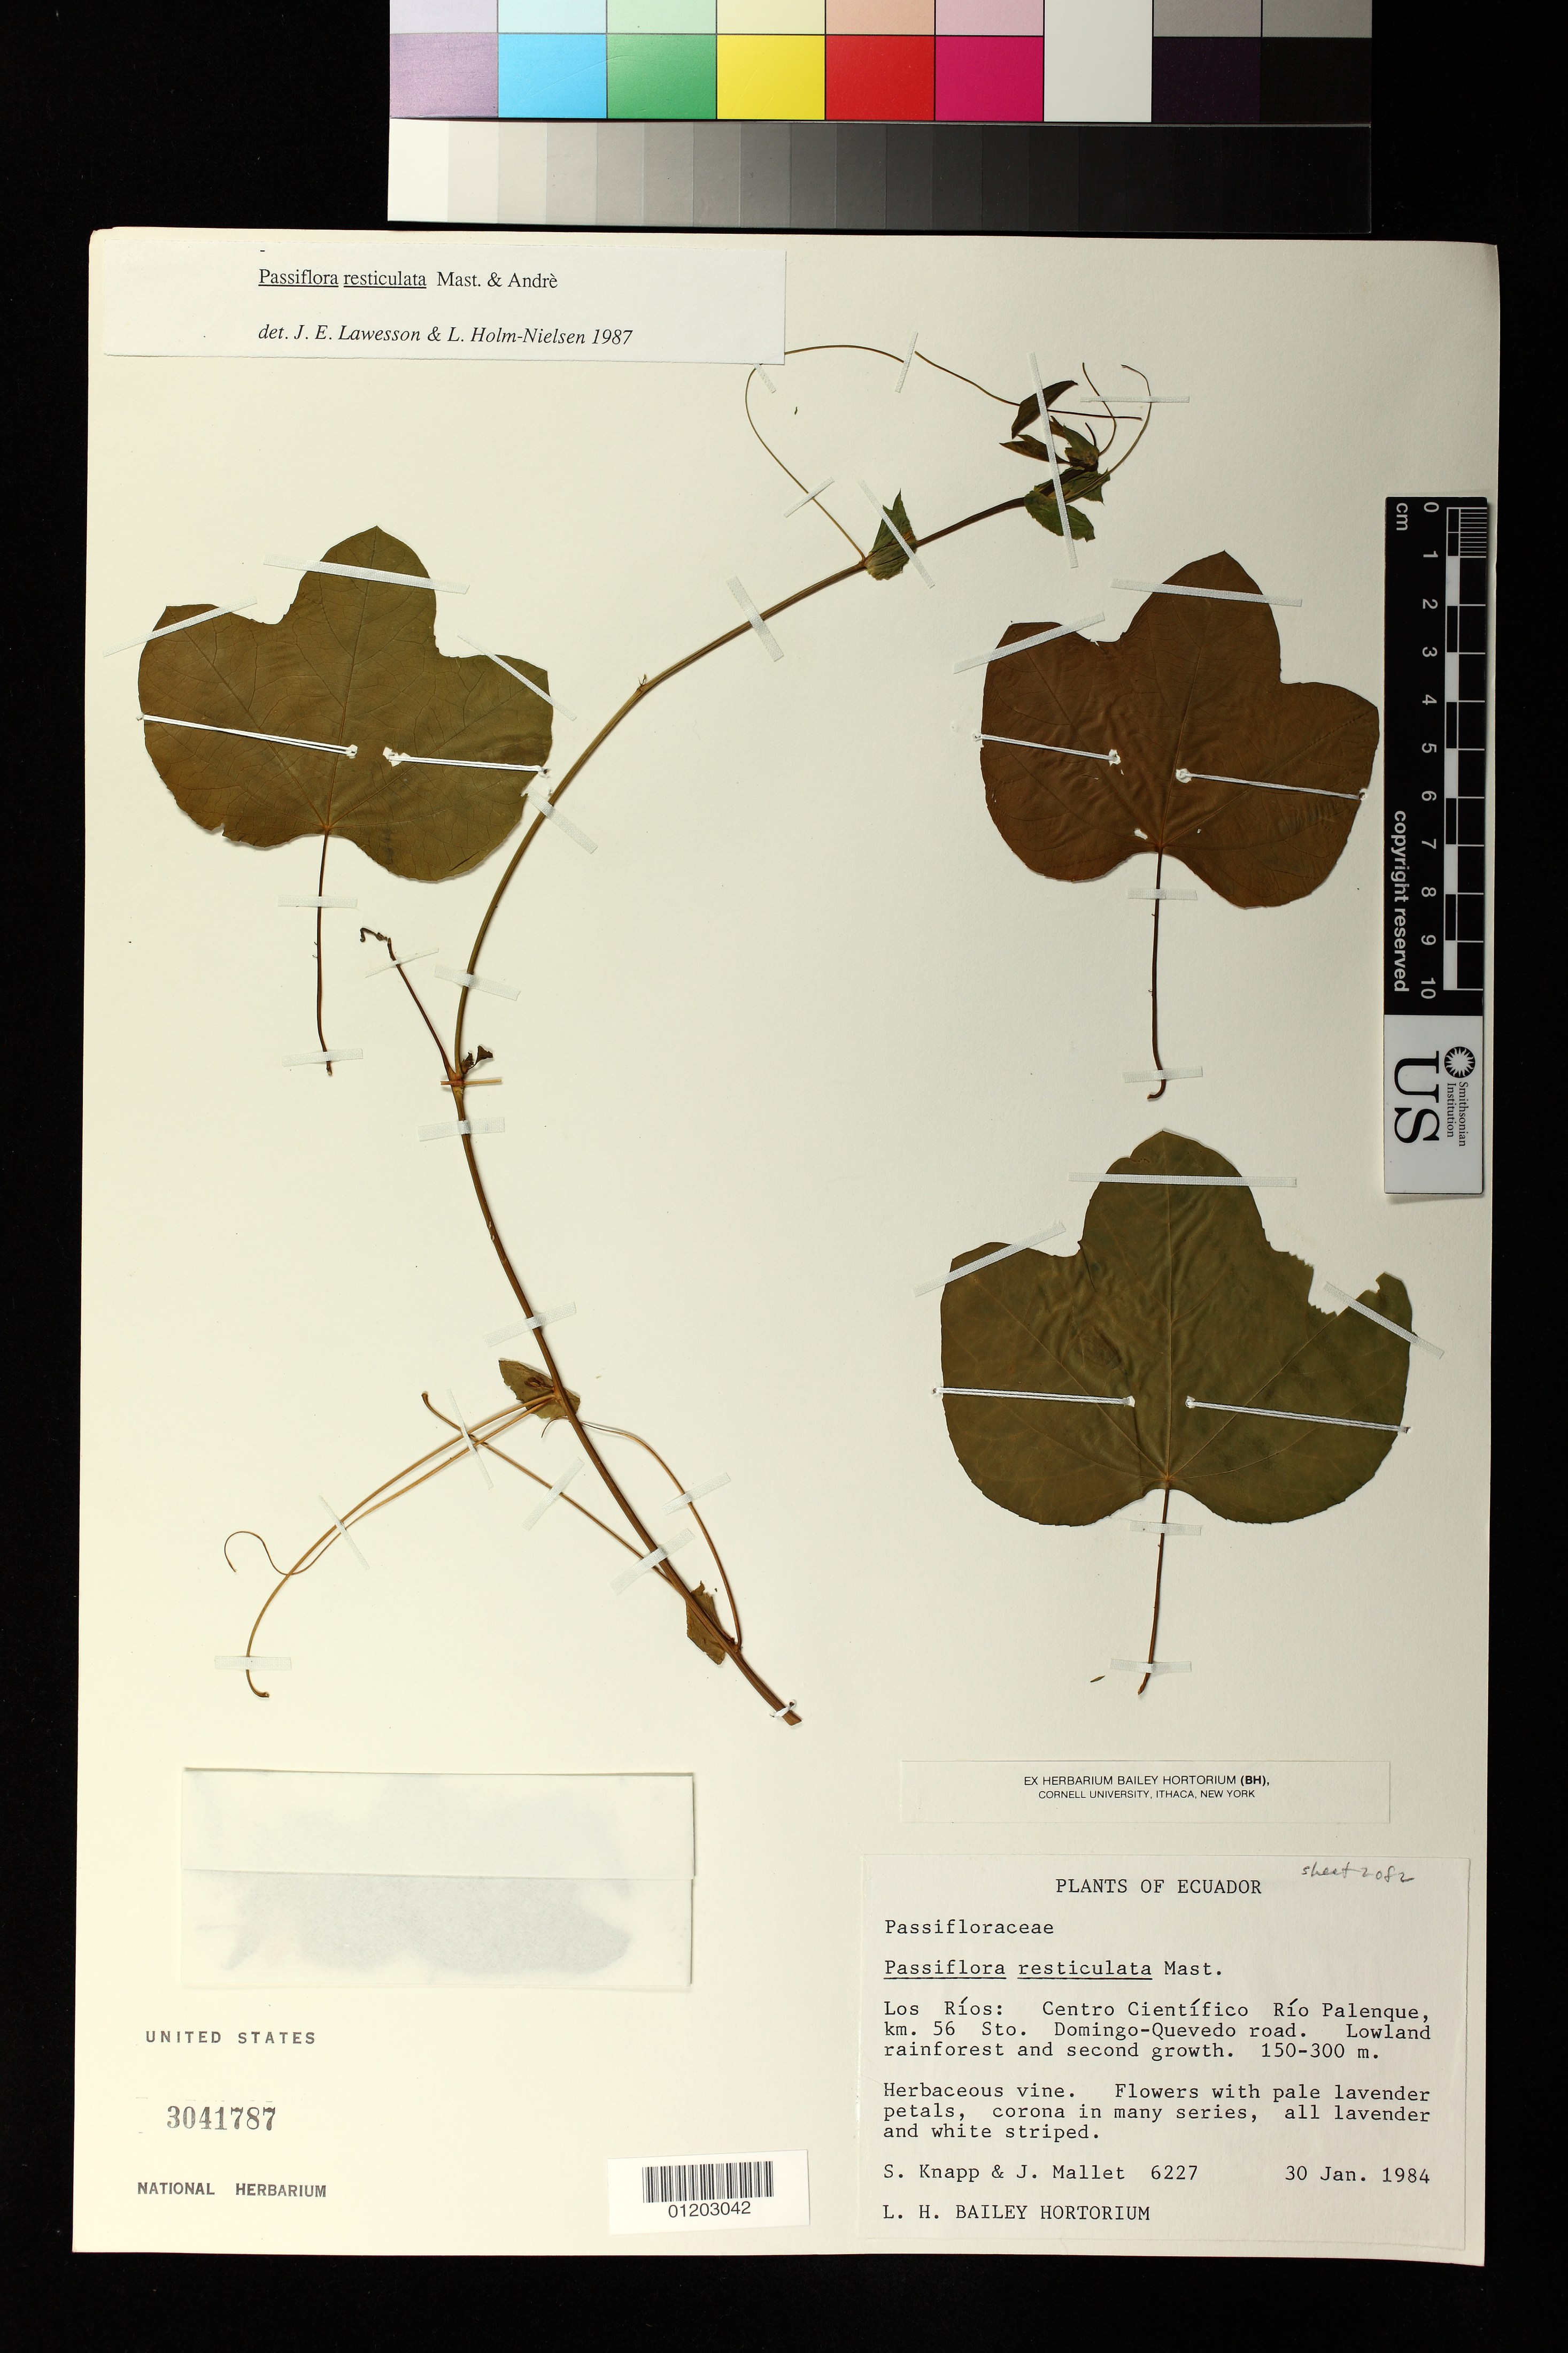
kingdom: Plantae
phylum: Tracheophyta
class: Magnoliopsida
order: Malpighiales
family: Passifloraceae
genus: Passiflora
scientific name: Passiflora resticulata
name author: Mast. & André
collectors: S. Knapp & J. Mallet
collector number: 6227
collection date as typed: Jan 30 1984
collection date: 1984-01-30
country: Ecuador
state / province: Los Rios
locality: Centro Cientifico Rio Palenque, km. 56 Sto. Domingo-Quevedo road.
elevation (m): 150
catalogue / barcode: US 3041787